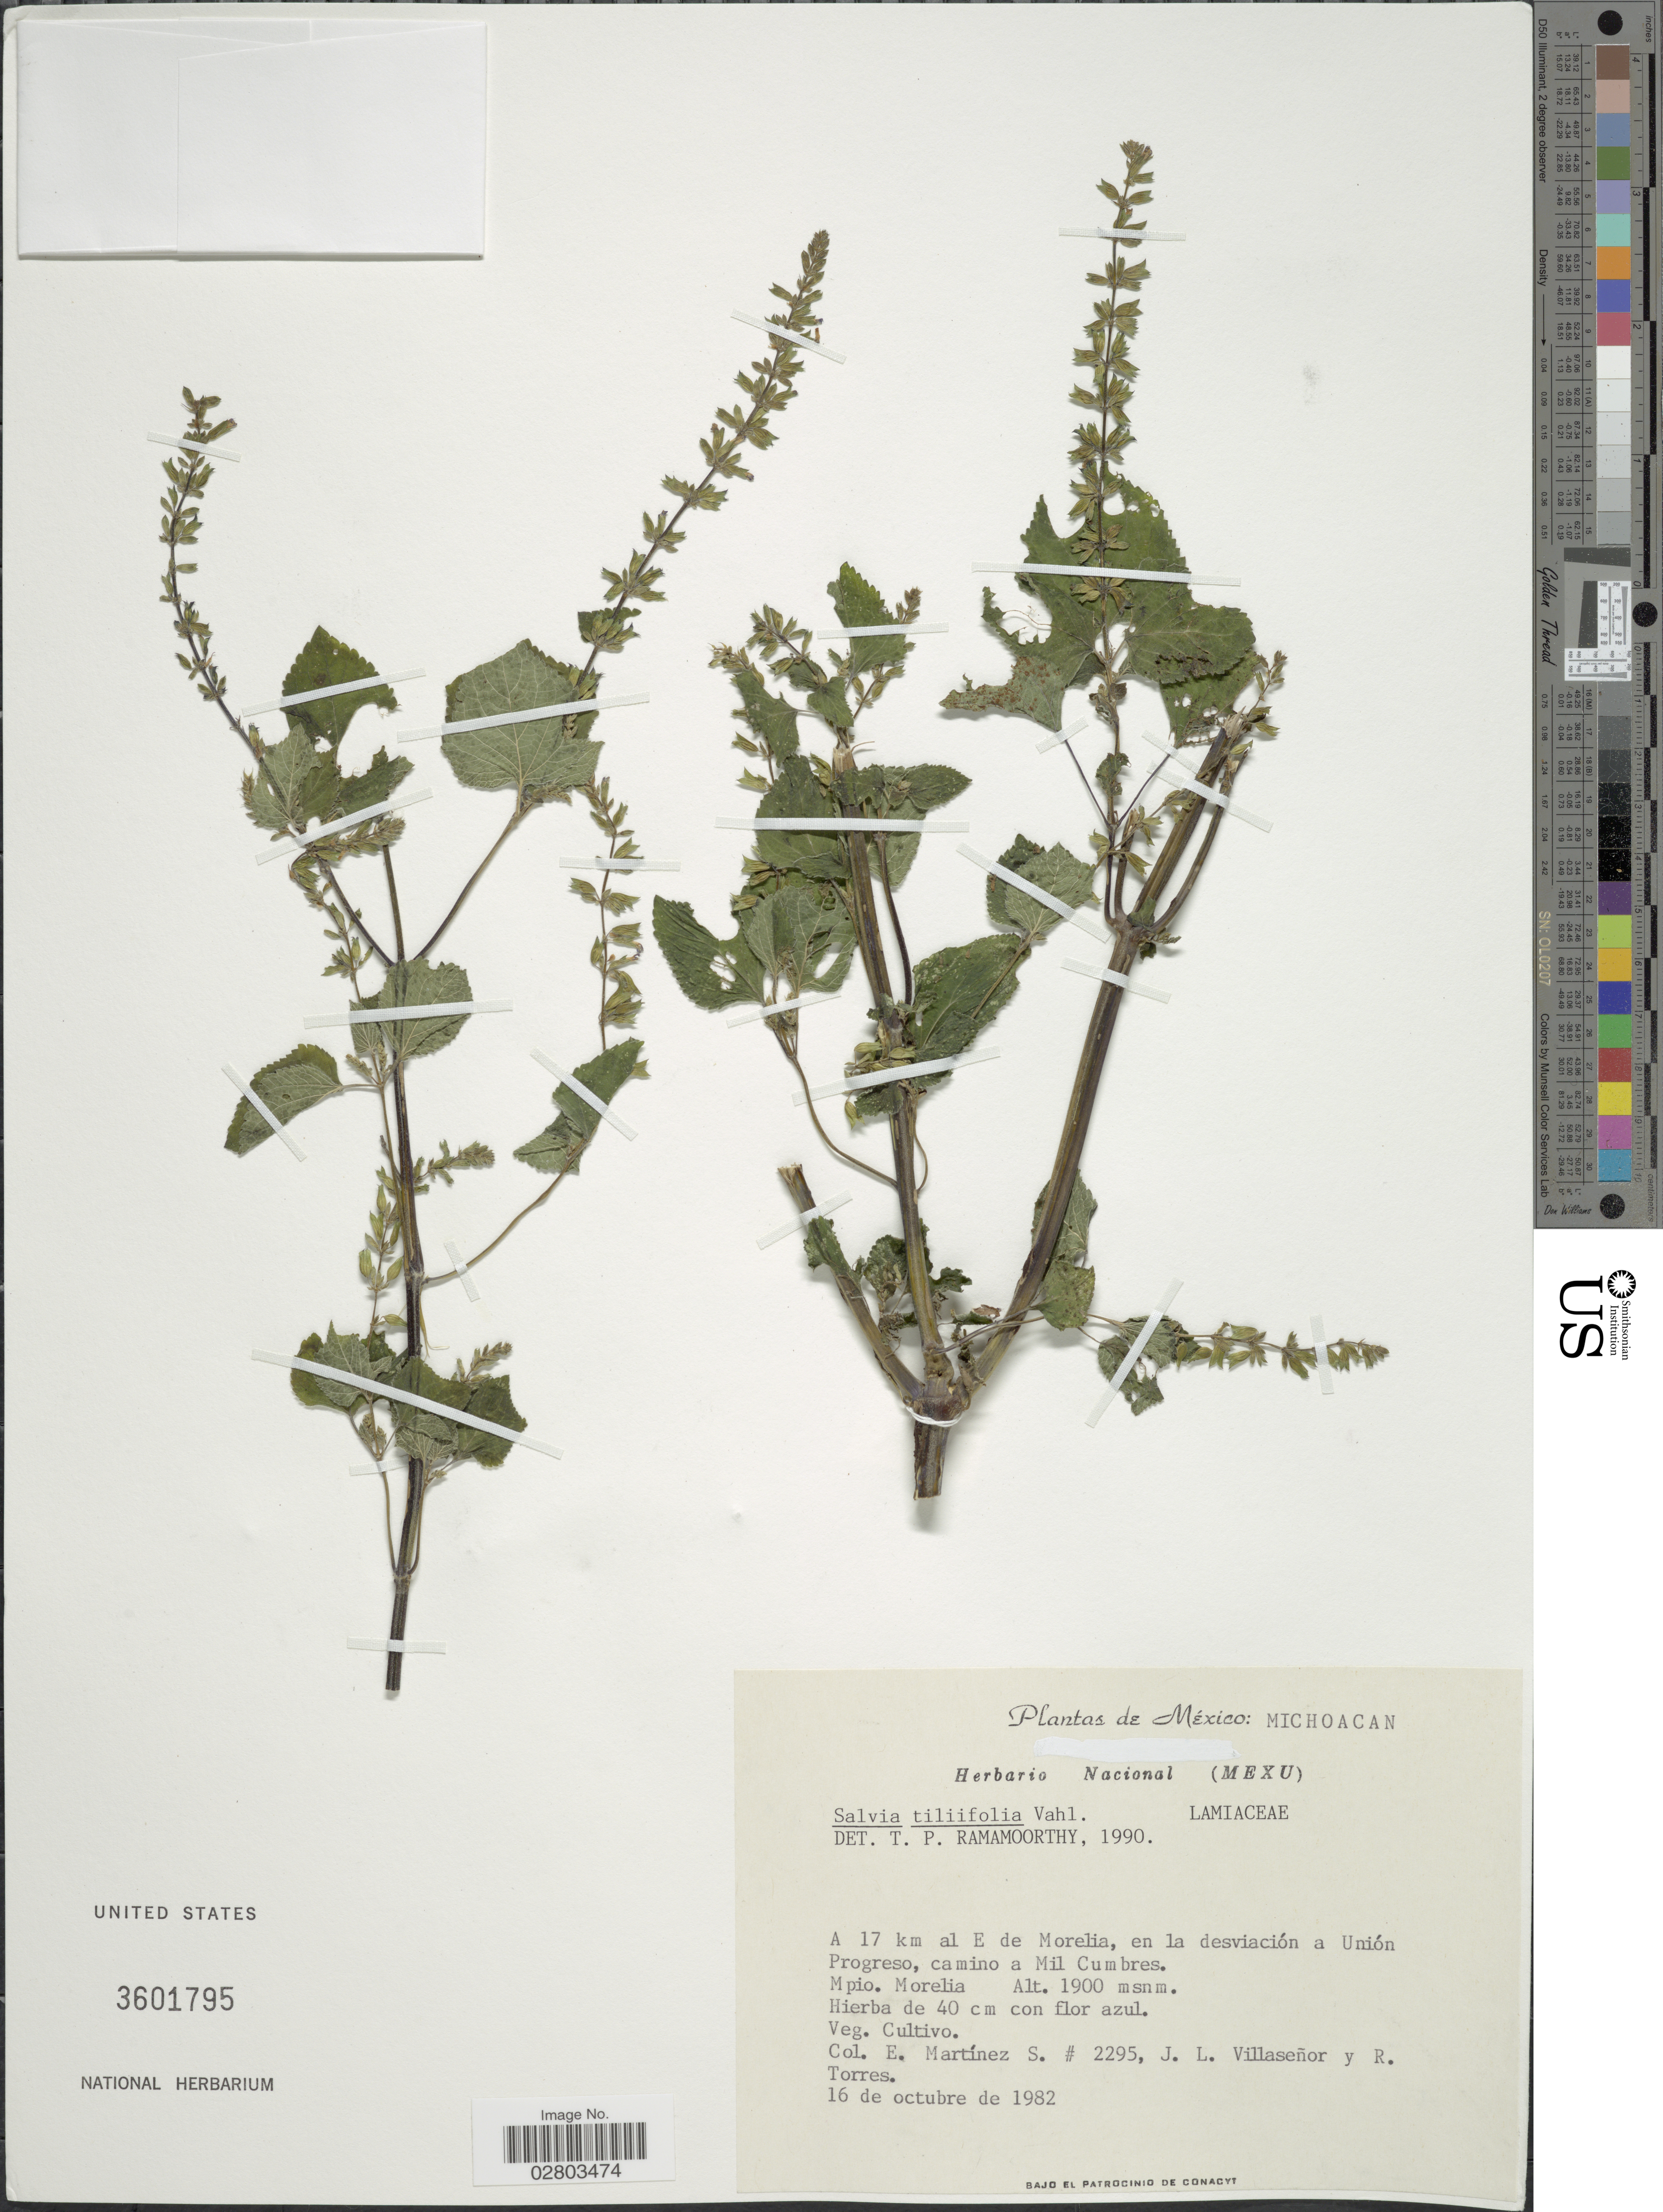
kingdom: Plantae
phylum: Tracheophyta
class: Magnoliopsida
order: Lamiales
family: Lamiaceae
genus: Salvia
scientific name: Salvia tiliifolia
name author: Vahl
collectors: E. M. Martínez S., J. Villaseñor R. & R. Torres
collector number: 2295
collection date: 1982-10-16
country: Mexico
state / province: Michoacán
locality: A 17 km al E de Morelia, en la desviación a Unión Progreso, camino a Mil Cumbres, Mpio, Morelia.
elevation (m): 1900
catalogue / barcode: US 3601795